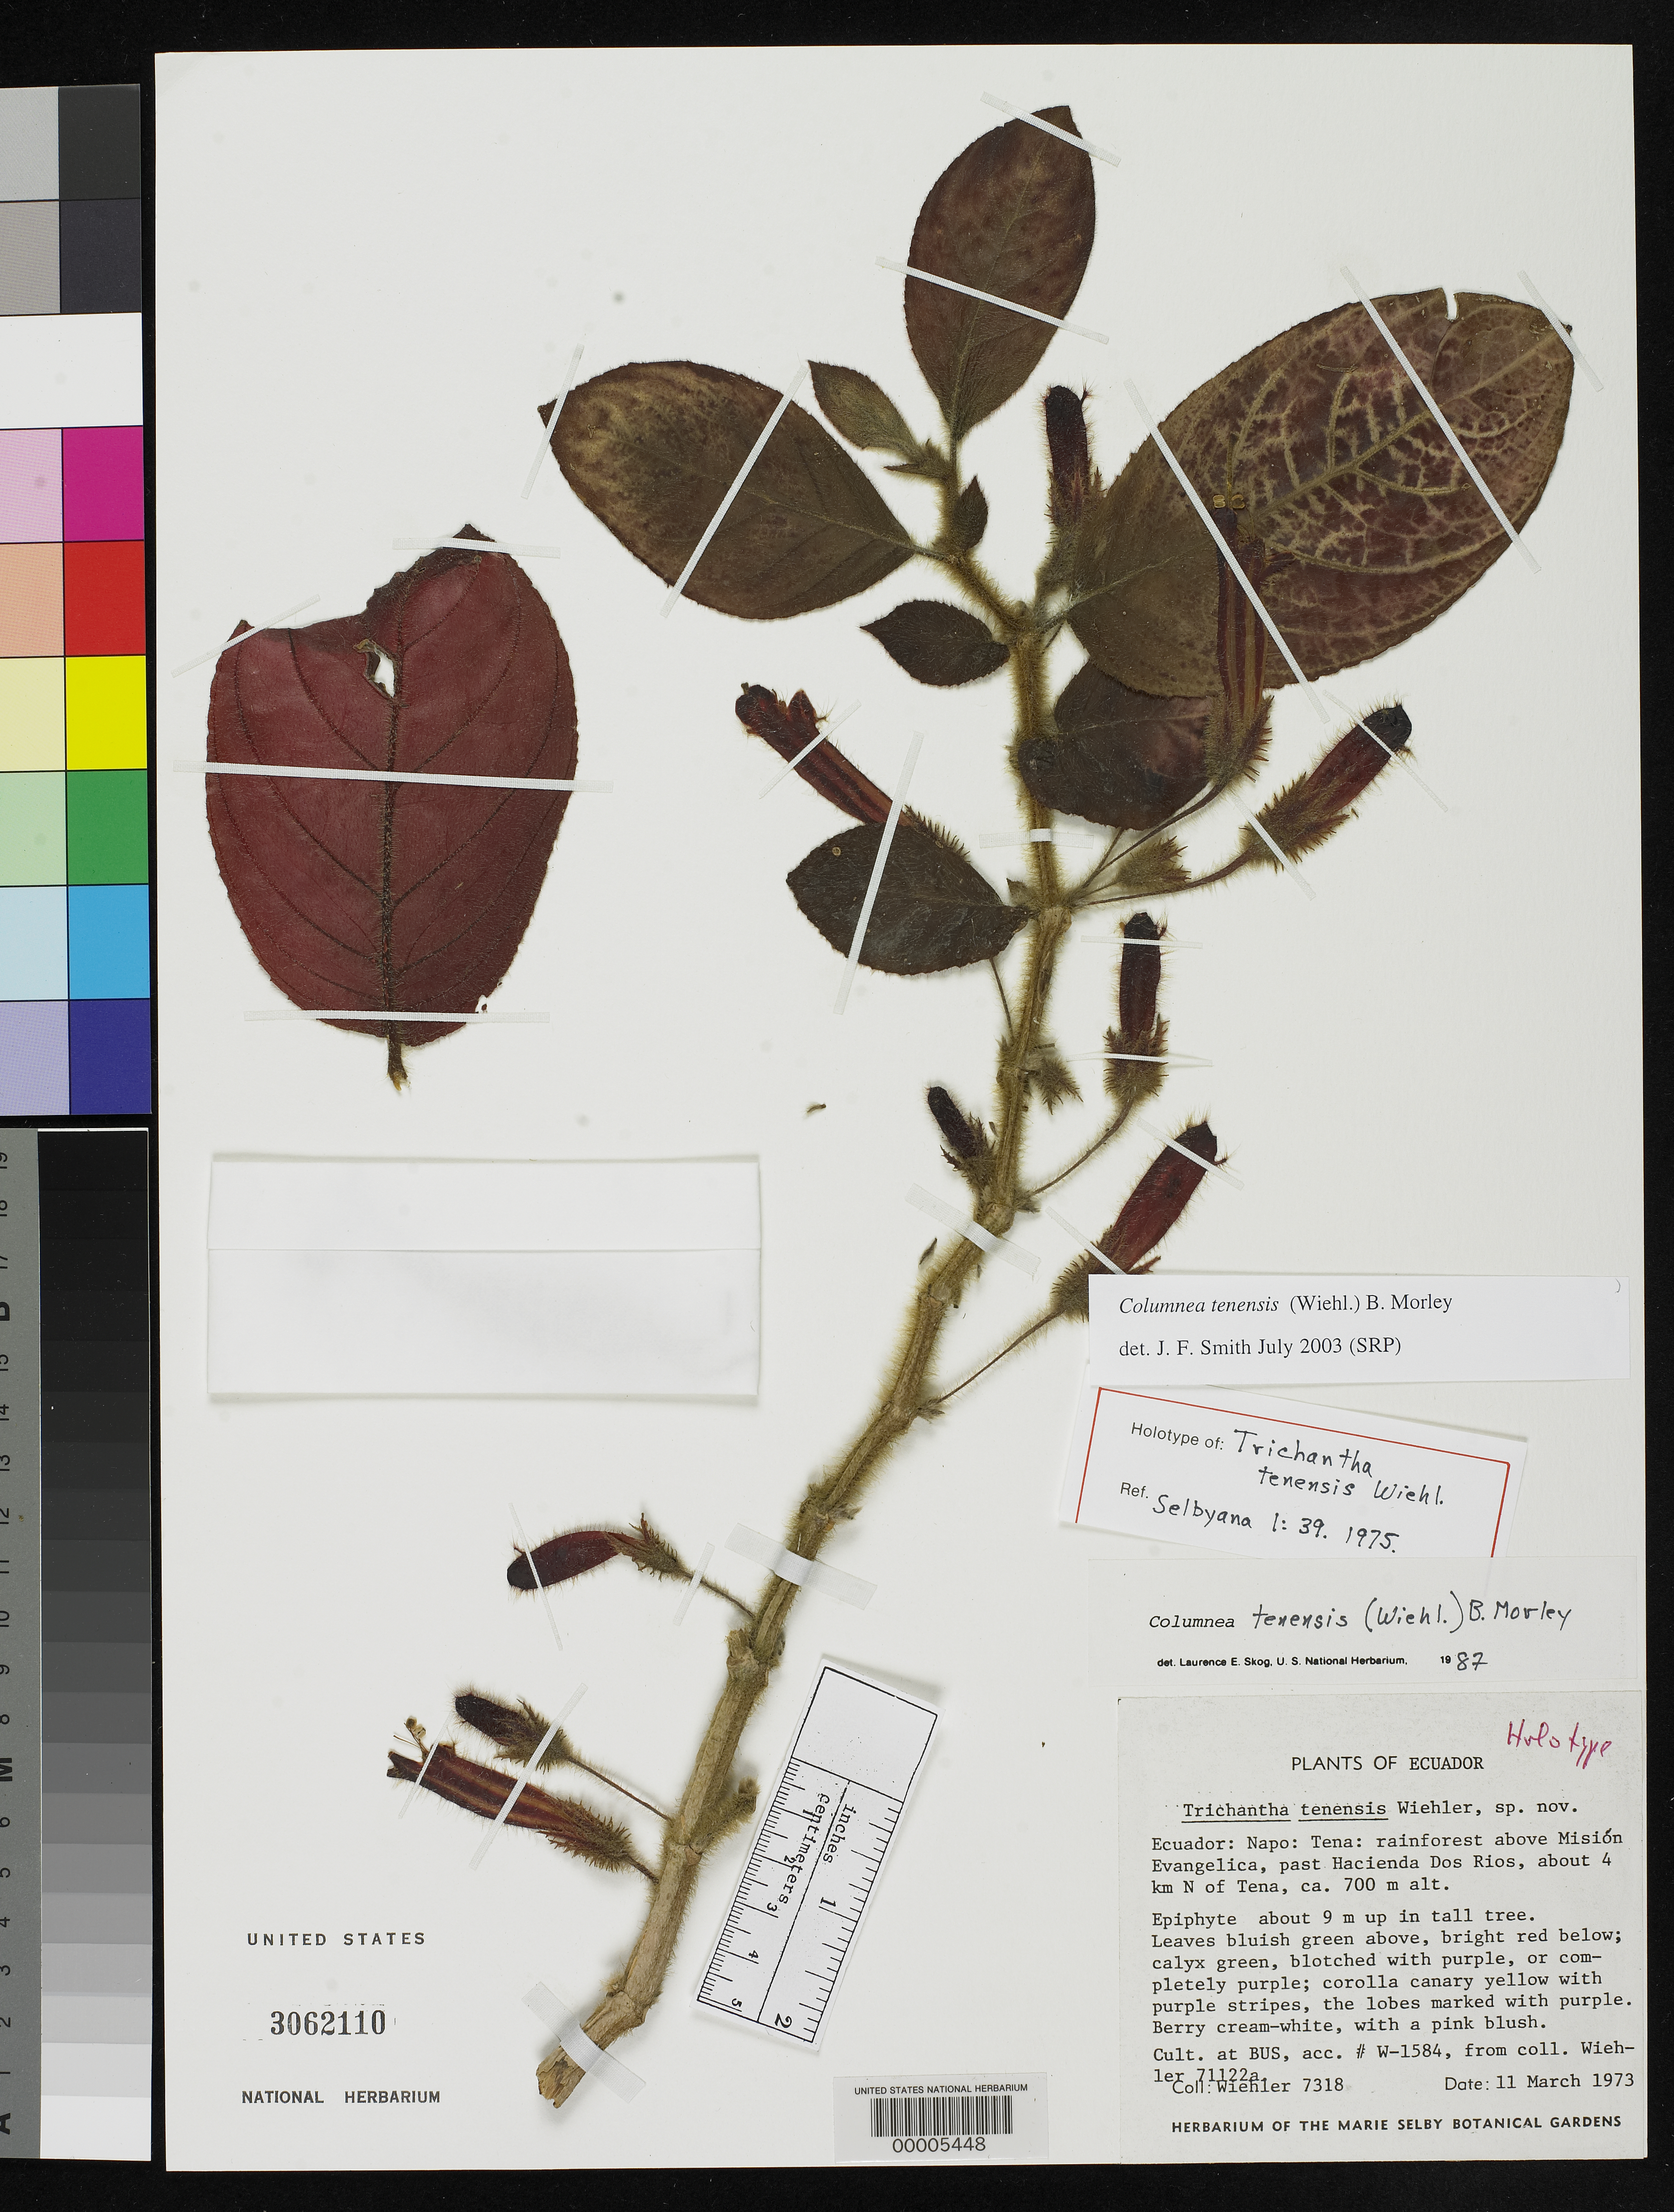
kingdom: Plantae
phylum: Tracheophyta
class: Magnoliopsida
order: Lamiales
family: Gesneriaceae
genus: Trichantha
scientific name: Trichantha tenensis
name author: Wiehler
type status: Holotype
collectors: H. J. Wiehler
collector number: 7318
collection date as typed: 11 Mar 1973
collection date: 1973-03-11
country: Ecuador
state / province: Napo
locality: Tena: rainforest above Misión Evangelica, past Hacienda dos Rios, about 4 km N of Tena.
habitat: Rainforest.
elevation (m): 700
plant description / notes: "Cult. At BUS, acc. # W-1584, from coll. Wiehler 71122a"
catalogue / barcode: US 3062110